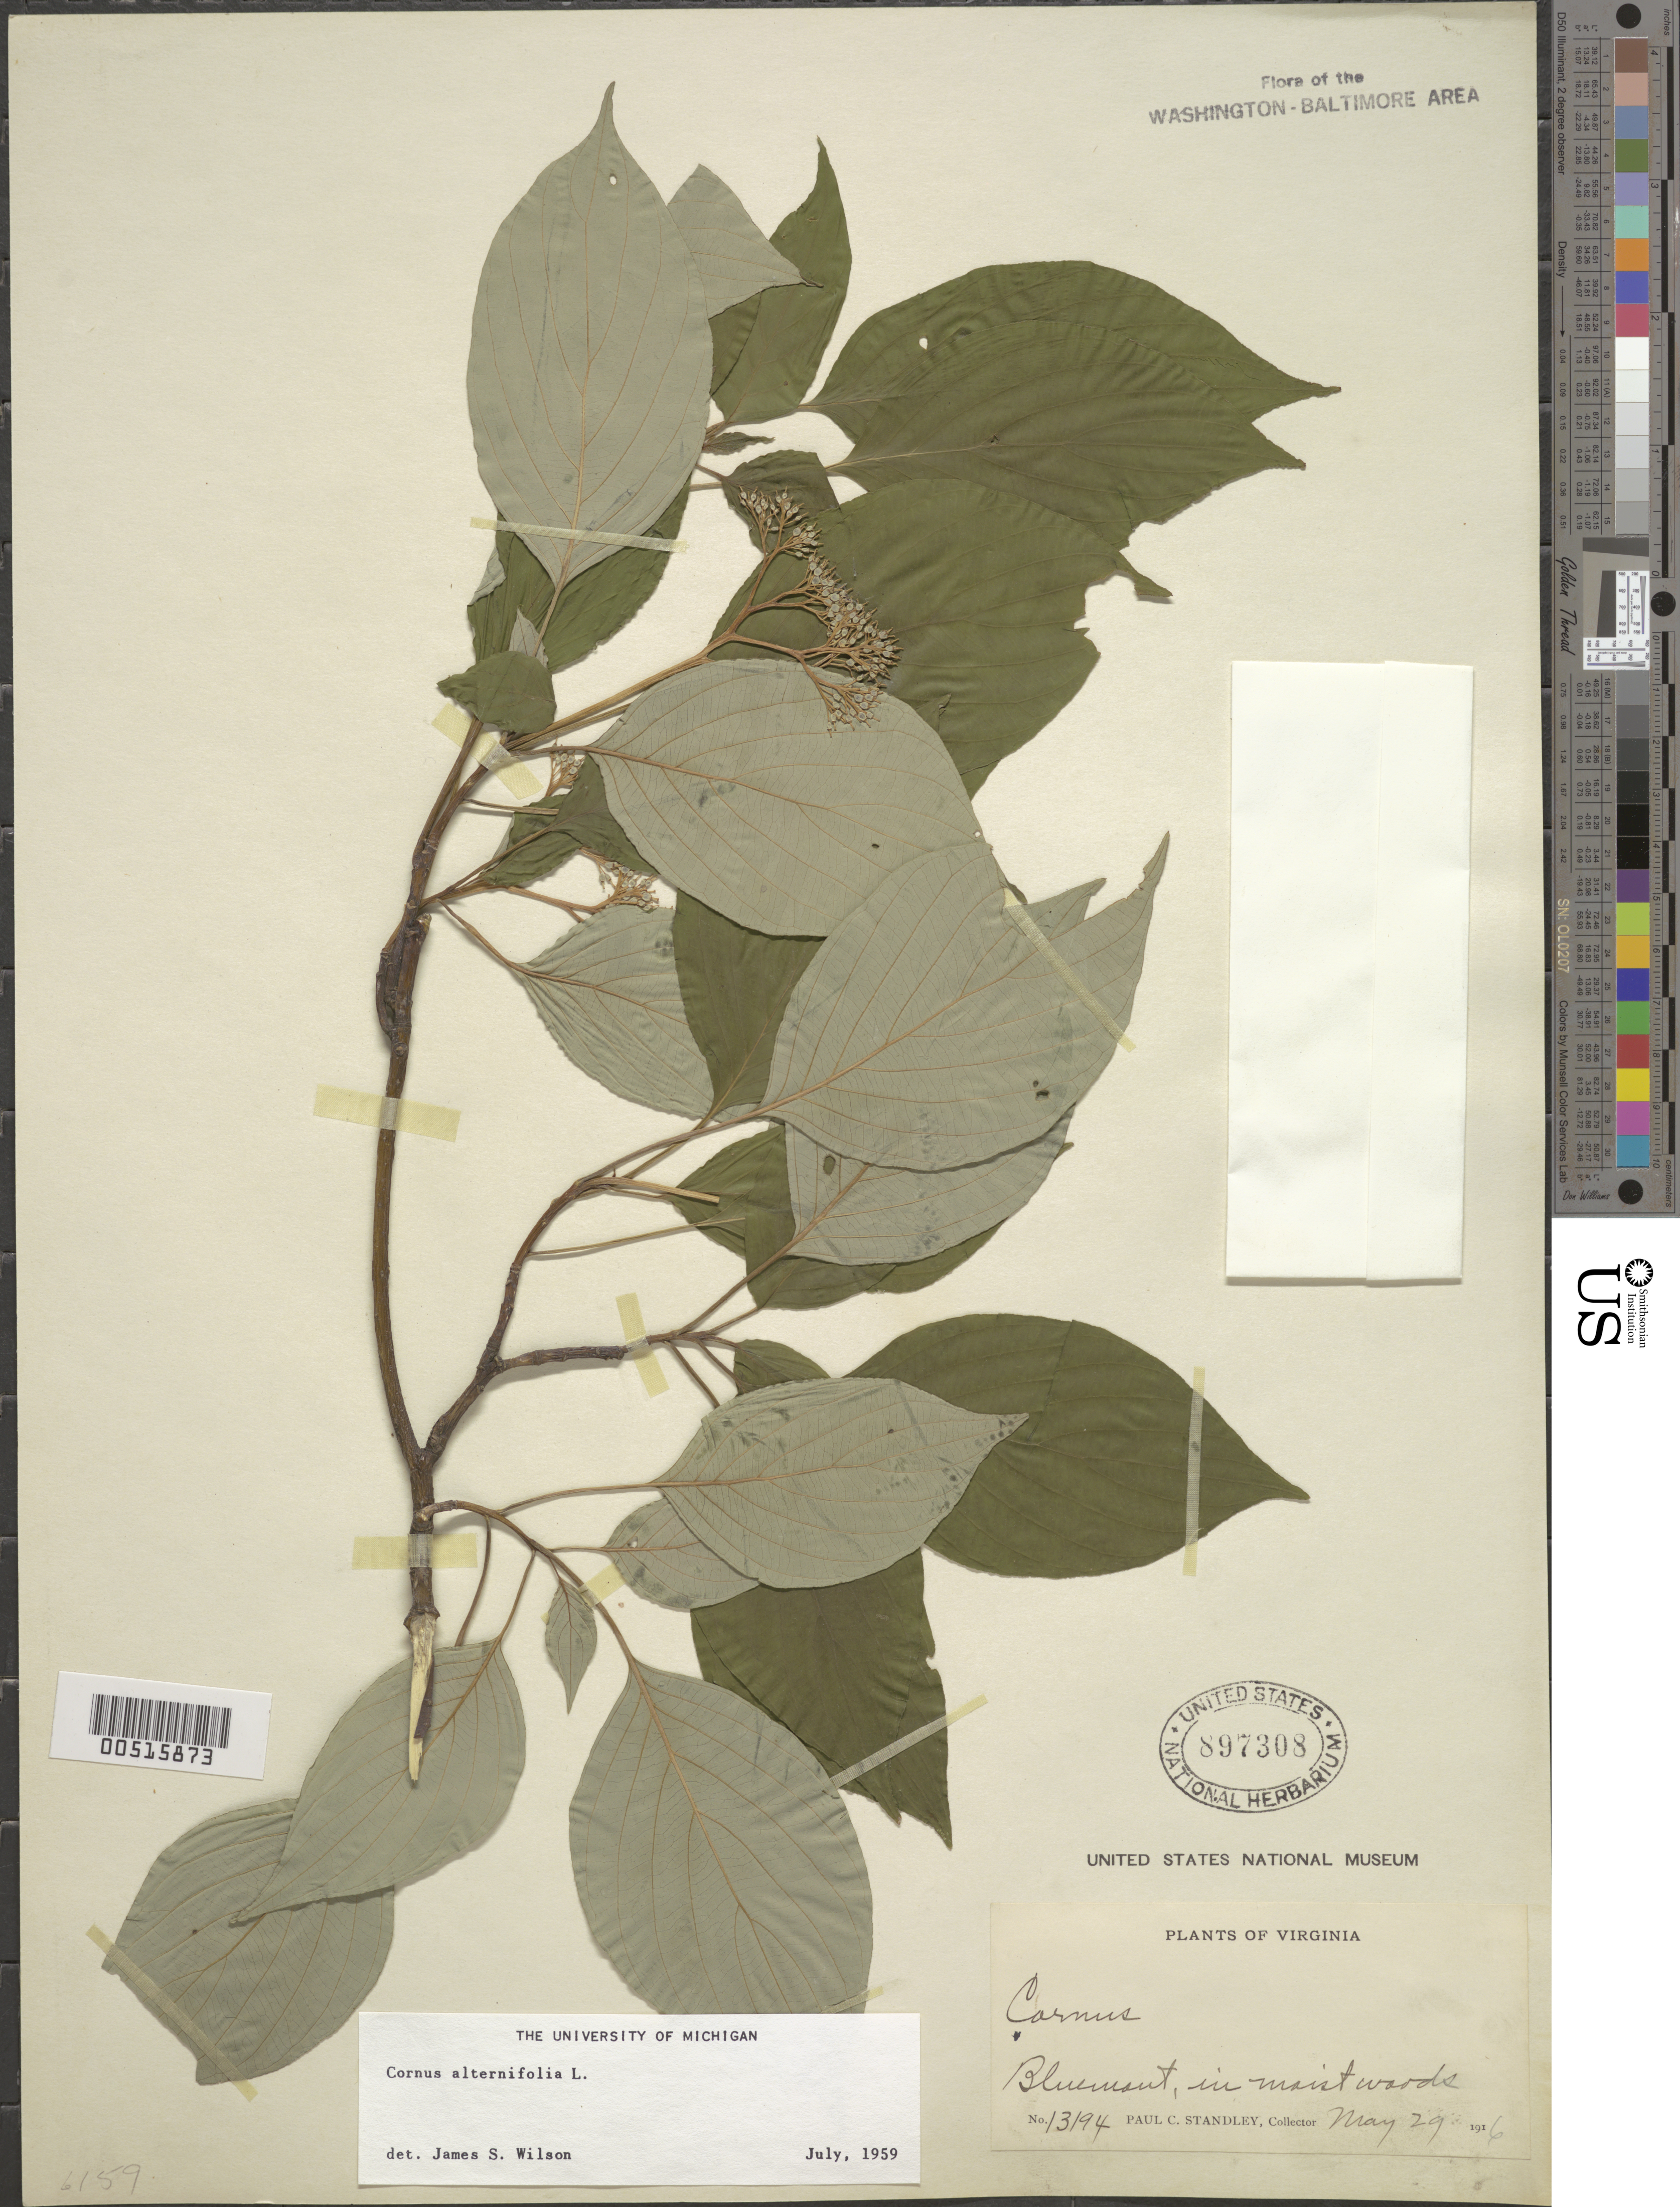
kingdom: Plantae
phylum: Tracheophyta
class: Magnoliopsida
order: Cornales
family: Cornaceae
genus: Cornus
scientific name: Cornus alternifolia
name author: L.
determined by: Wilson, J. S., (MICH), University of Michigan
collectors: P. C. Standley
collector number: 13194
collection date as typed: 29 May 1916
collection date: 1916-05-29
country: United States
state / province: Virginia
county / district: Loudoun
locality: Bluemont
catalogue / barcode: US 897308